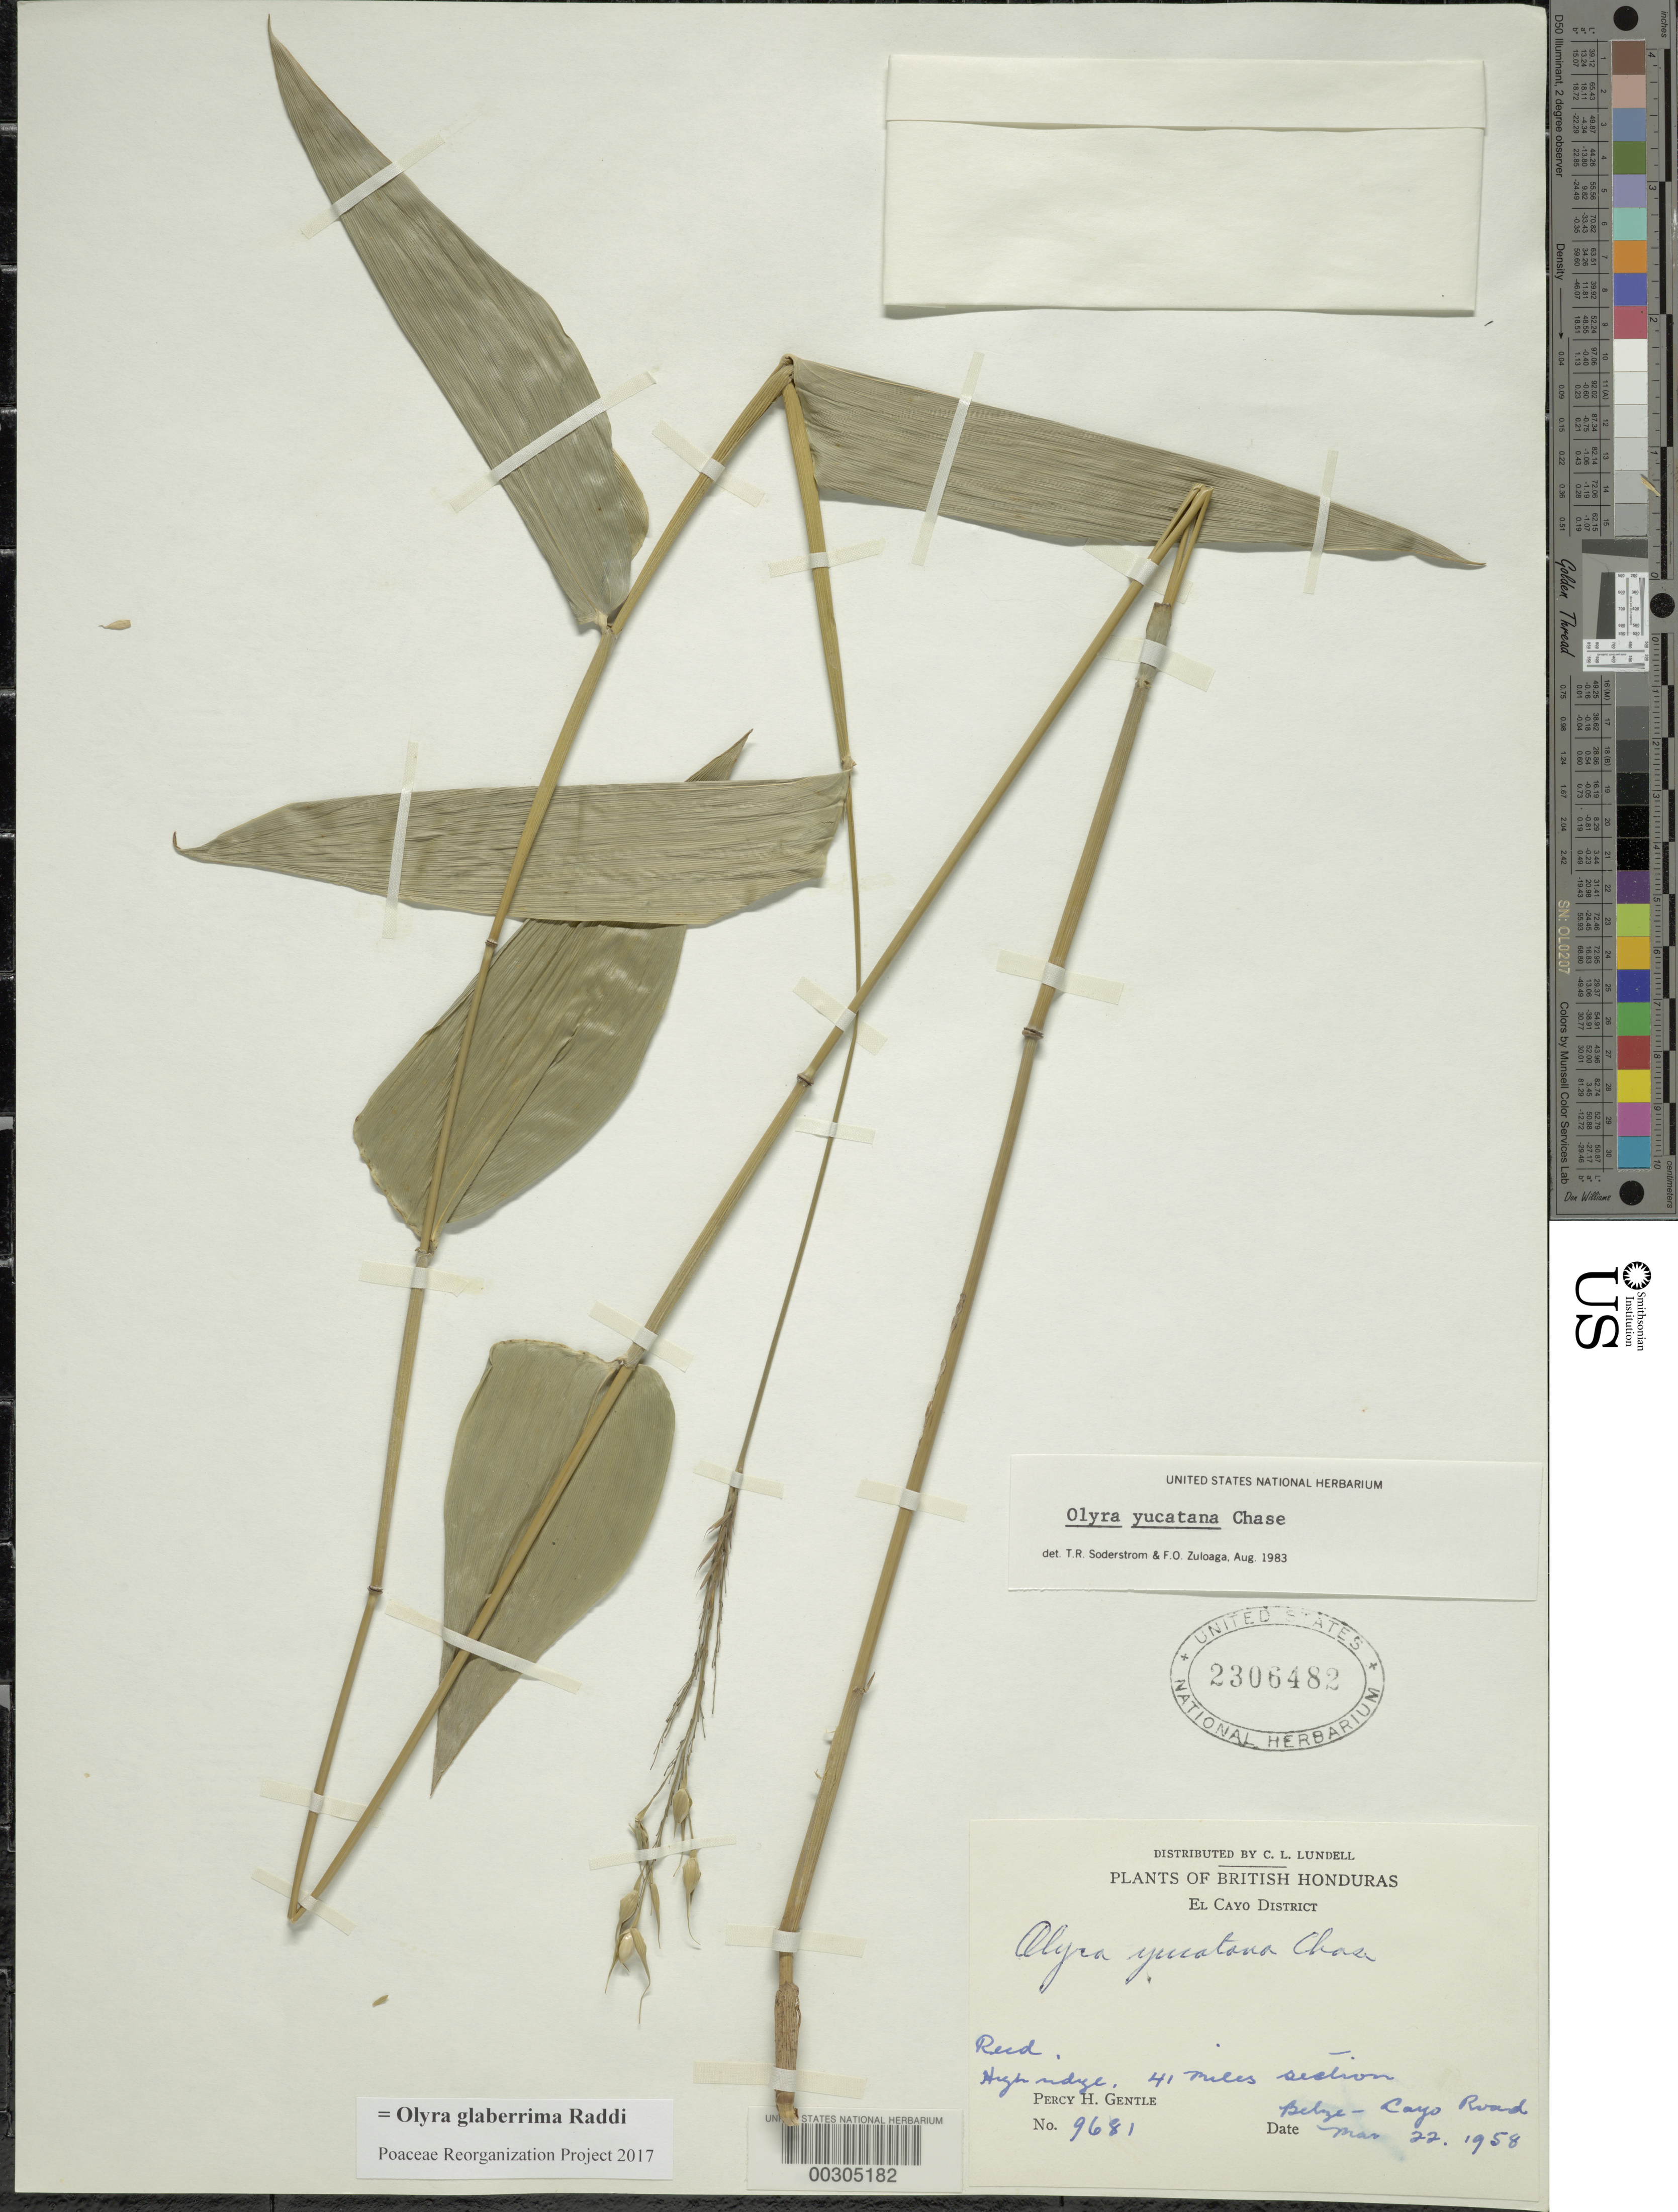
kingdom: Plantae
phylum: Tracheophyta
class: Liliopsida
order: Poales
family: Poaceae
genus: Olyra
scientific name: Olyra glaberrima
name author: Raddi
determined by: Poaceae Reorganization Project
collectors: P. H. Gentle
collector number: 9681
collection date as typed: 22 Mar 1958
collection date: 1958-03-22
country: Belize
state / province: Cayo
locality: Mile 41 Belize - Cayo road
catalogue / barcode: US 2306482